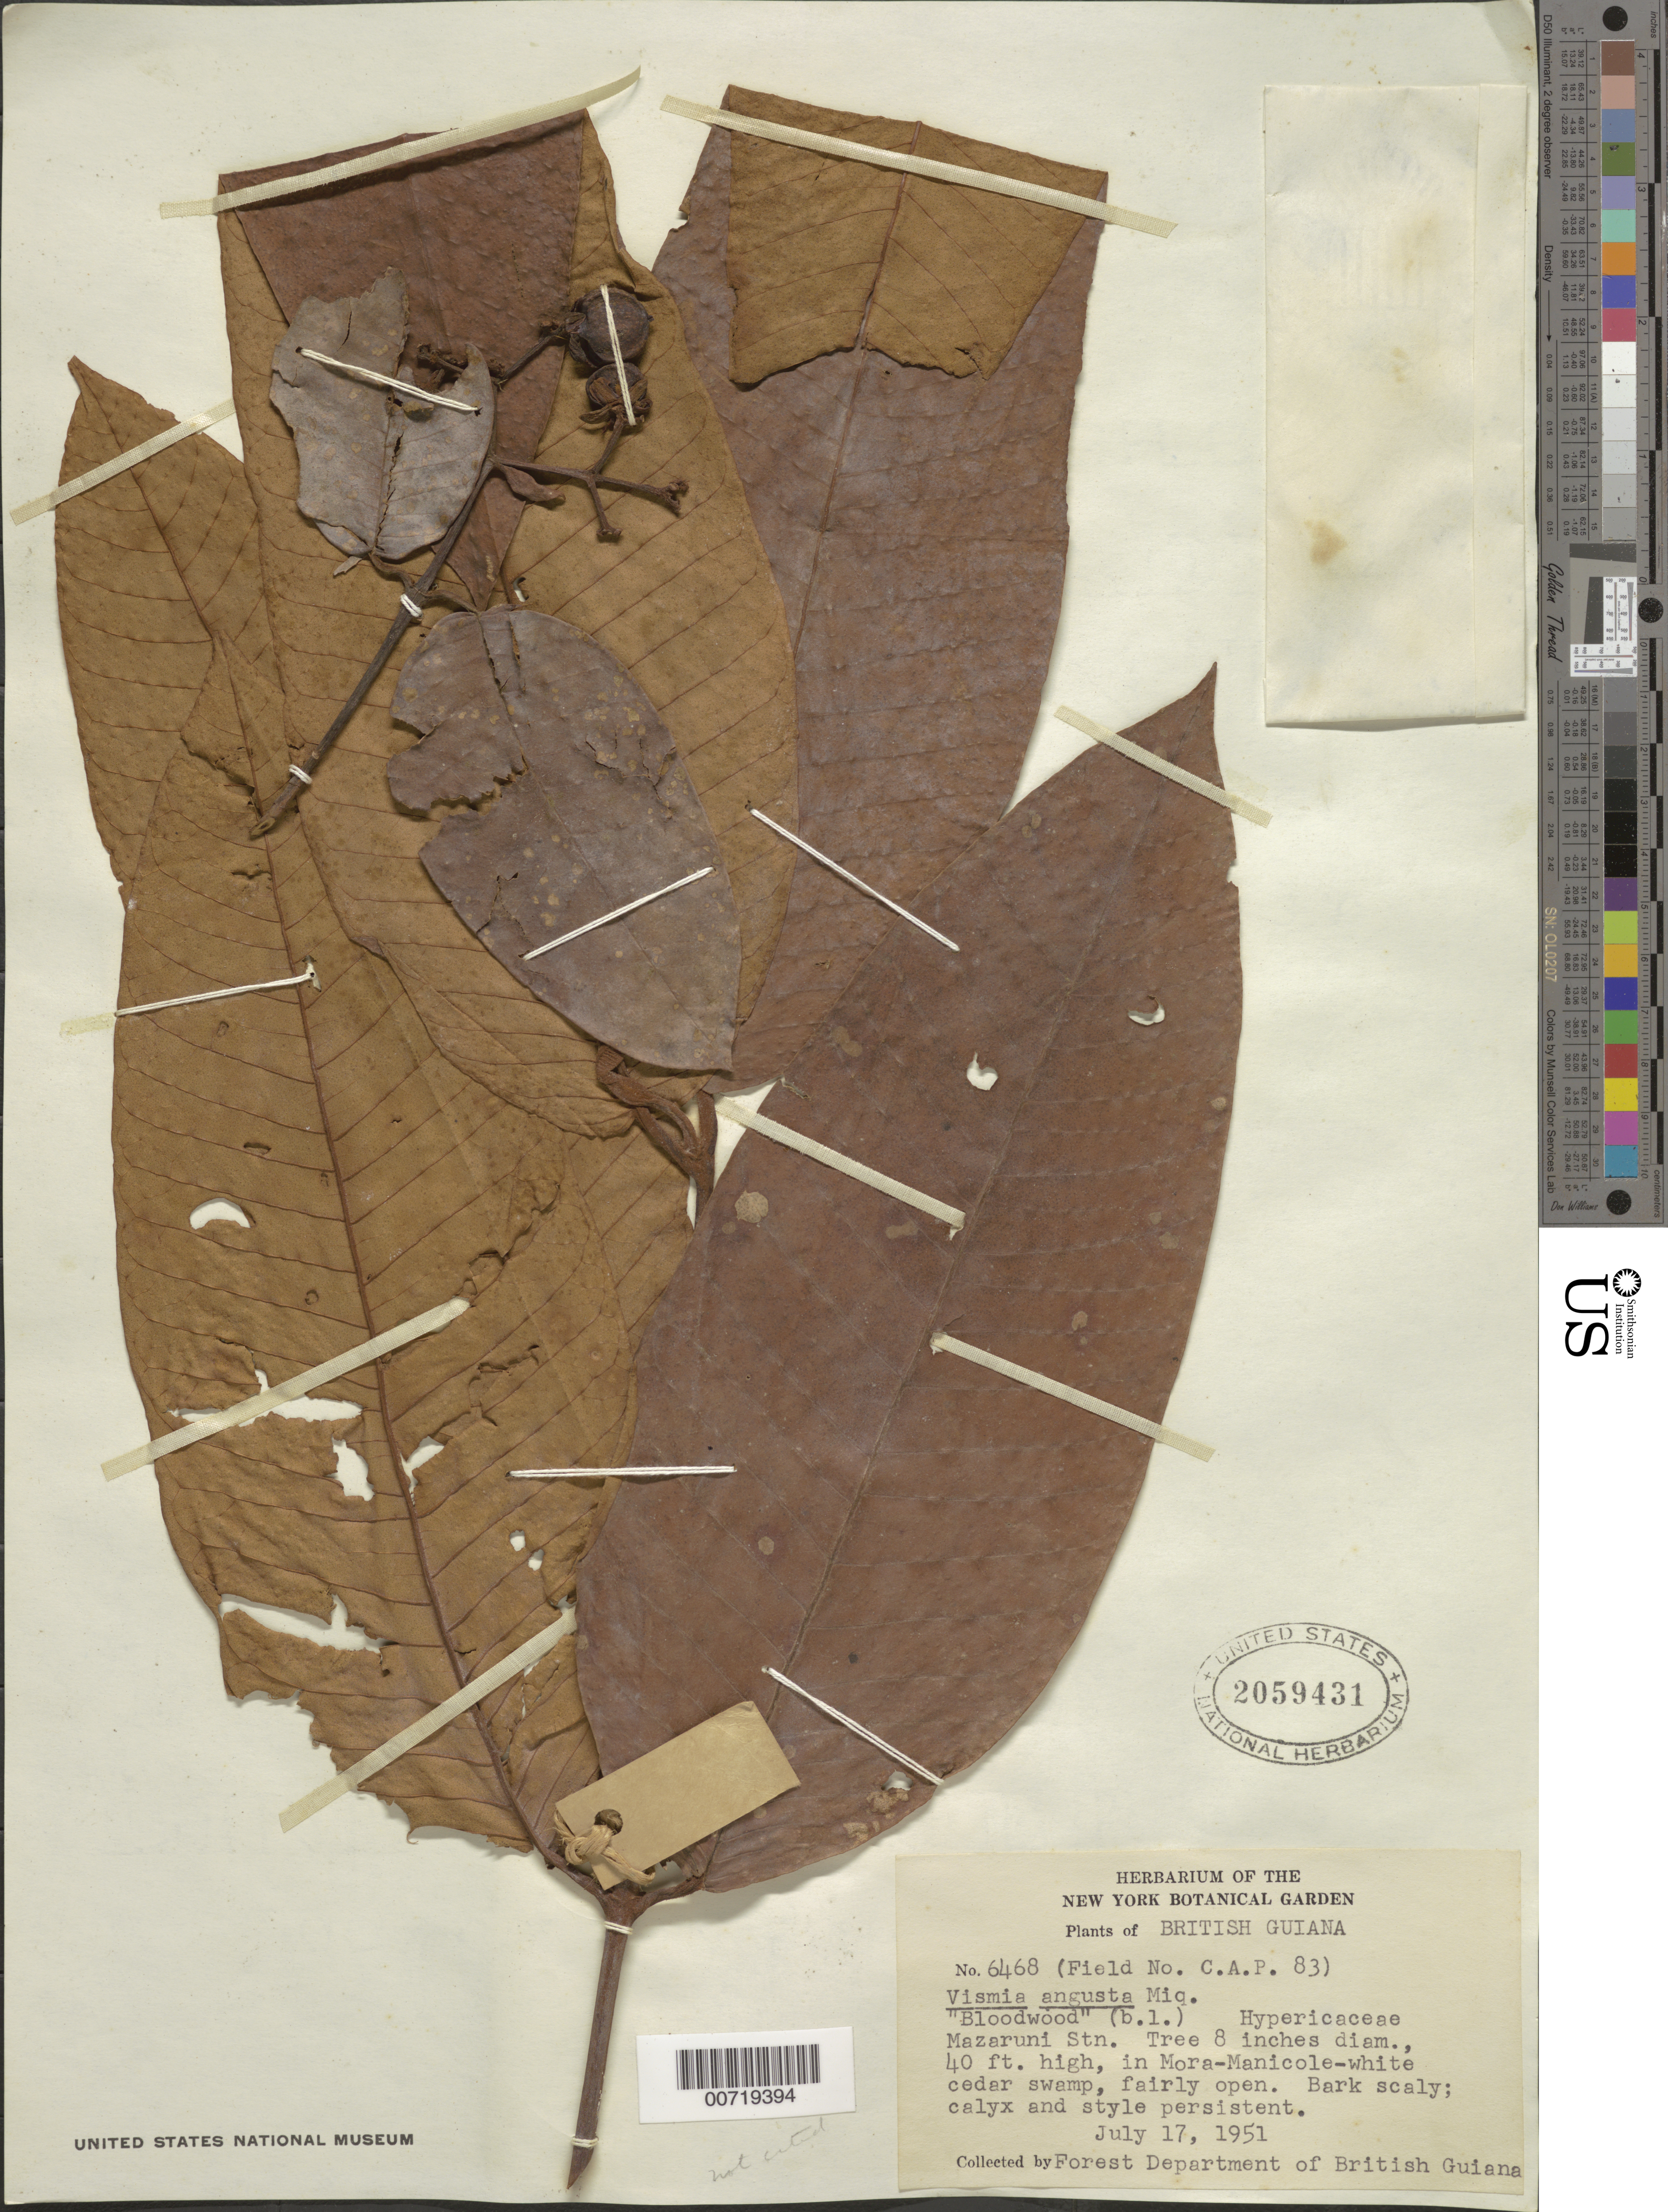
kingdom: Plantae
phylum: Tracheophyta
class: Magnoliopsida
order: Malpighiales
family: Hypericaceae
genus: Vismia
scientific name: Vismia macrophylla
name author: Kunth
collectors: Forest Dept. B. G. & British Guiana Forestry Dept.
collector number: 6468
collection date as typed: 17-Jul-51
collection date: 1951-07-17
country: Guyana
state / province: Cuyuni-Mazaruni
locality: Mazaruni Station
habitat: Mora-Manicole-white cedar swamp, fairly open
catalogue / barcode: US 2059431